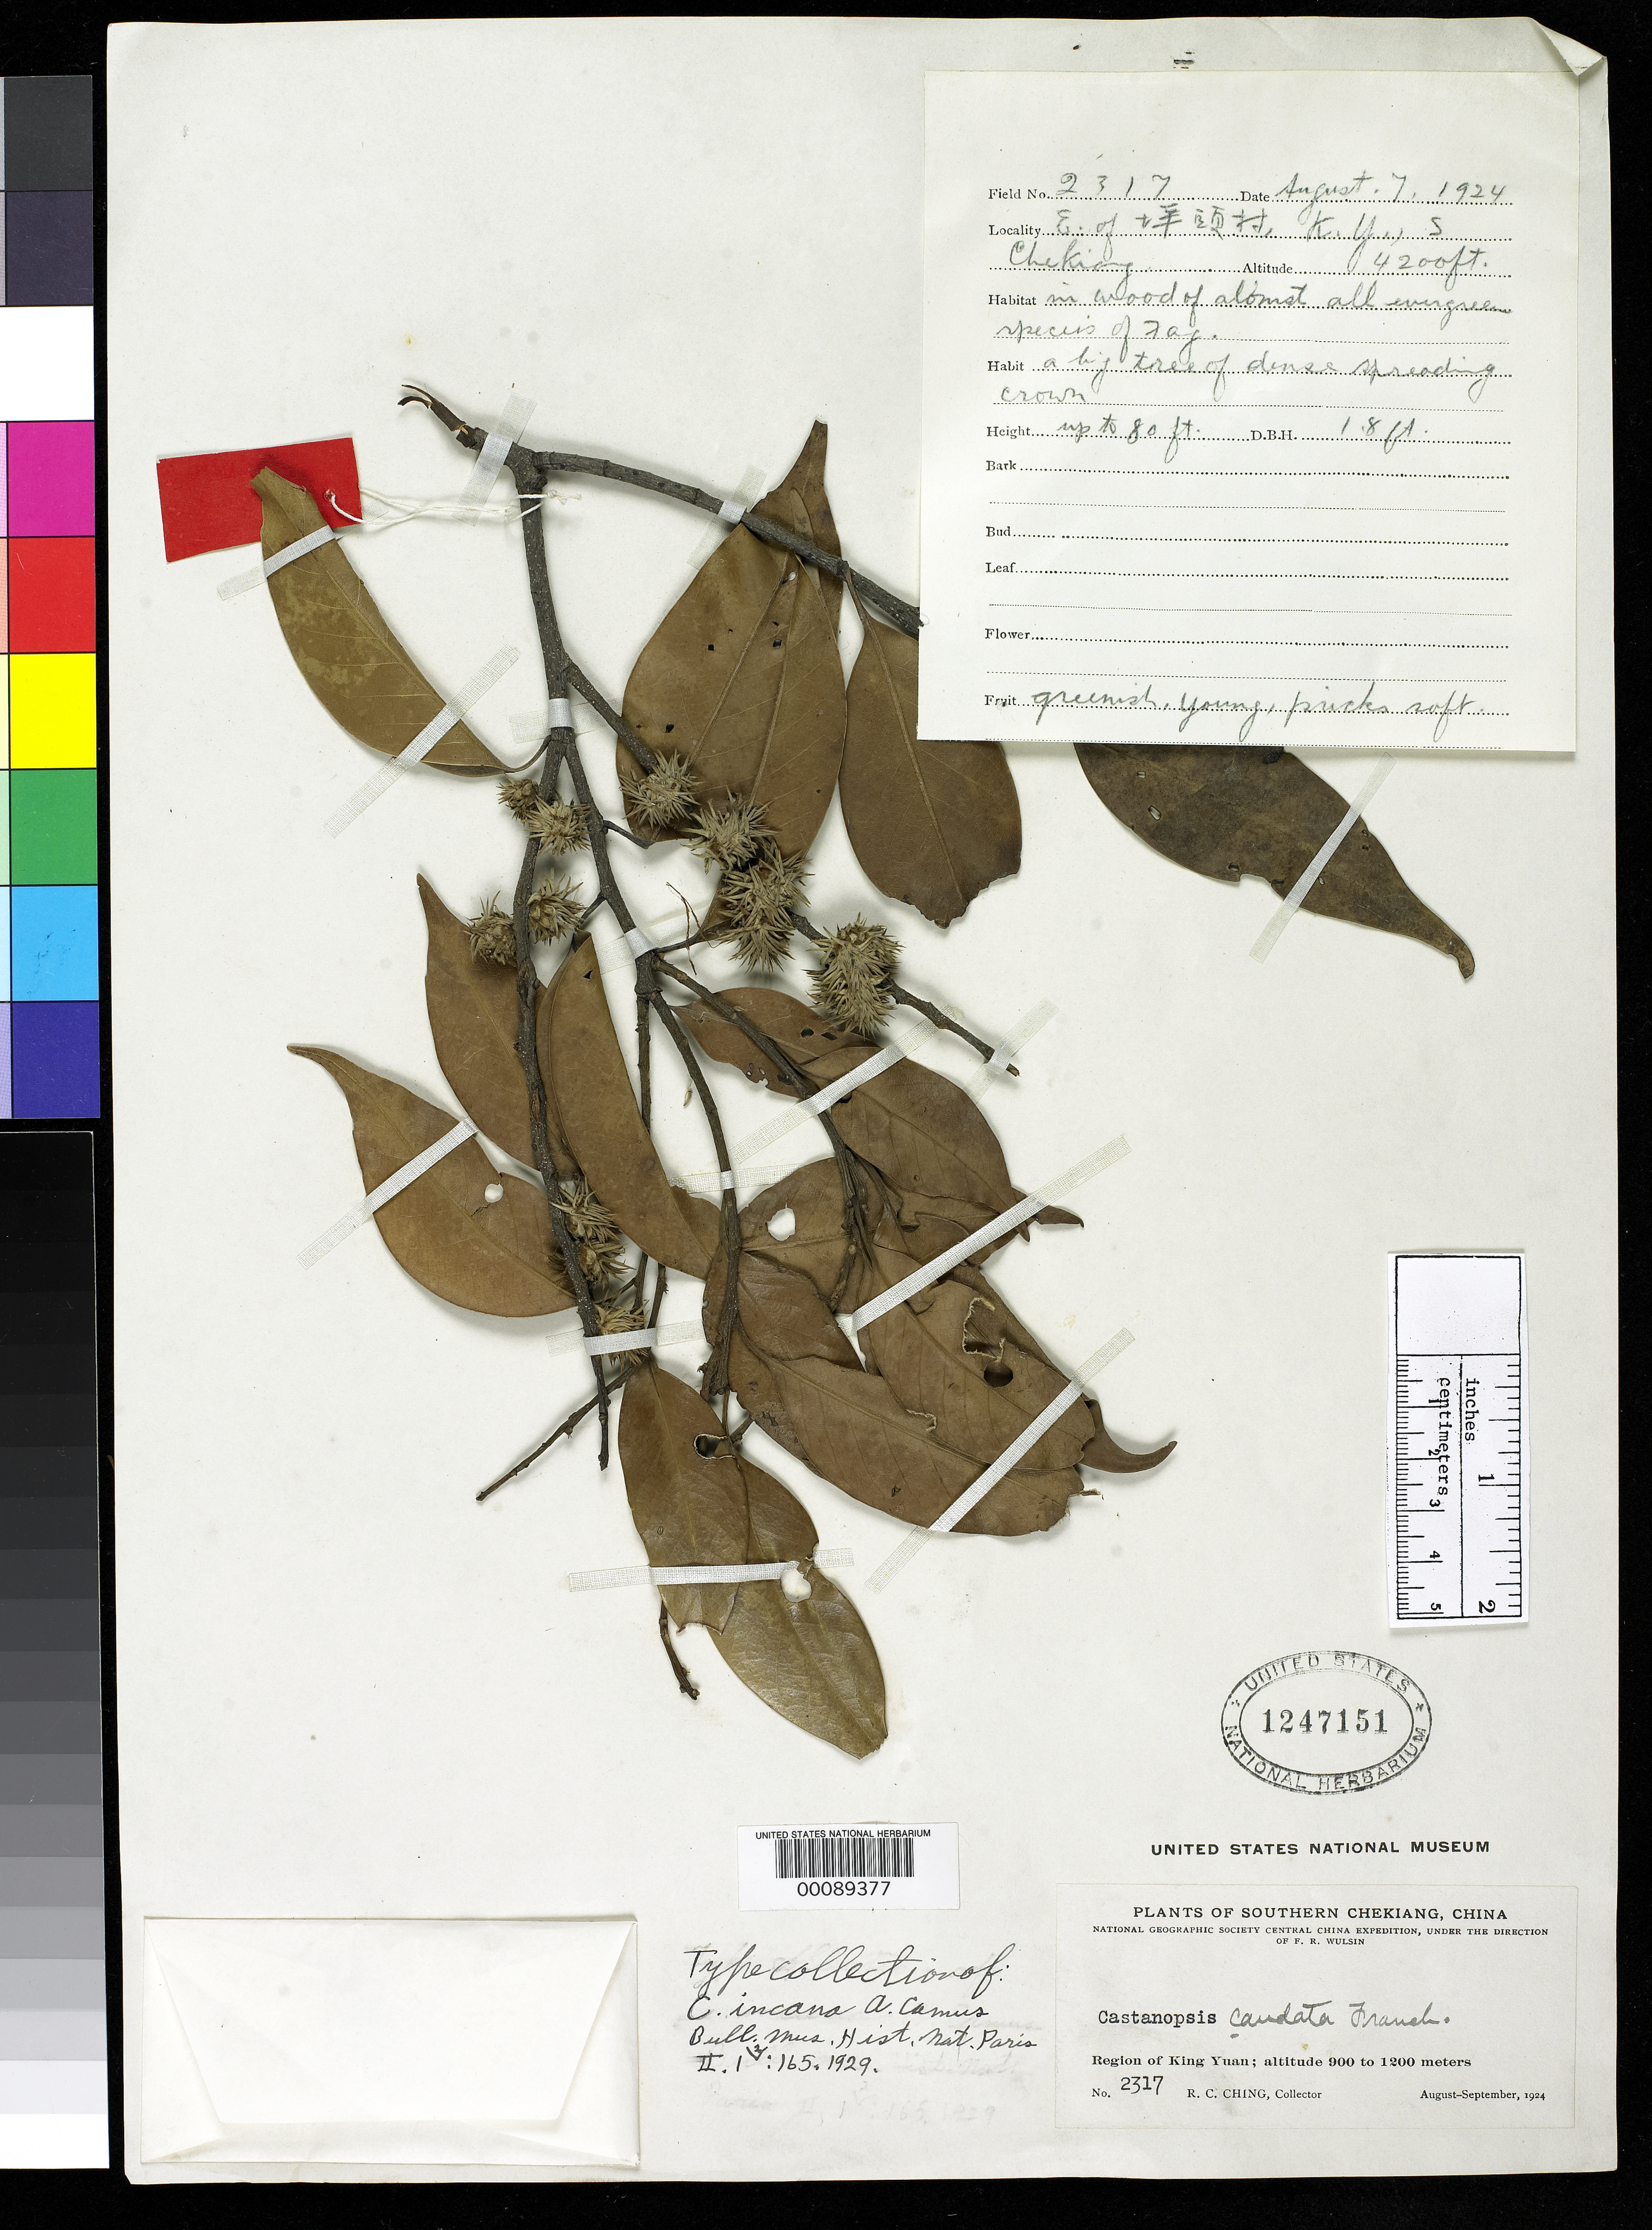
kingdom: Plantae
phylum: Tracheophyta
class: Magnoliopsida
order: Fagales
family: Fagaceae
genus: Castanopsis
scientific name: Castanopsis incana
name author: A. Camus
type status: Type Collection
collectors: R. C. Ching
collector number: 2317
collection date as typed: Aug 1924 to -- Sep 1924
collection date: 1924-08/1924-09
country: China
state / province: Zhejiang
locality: Region of Kingyuan.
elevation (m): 900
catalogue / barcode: US 1247151